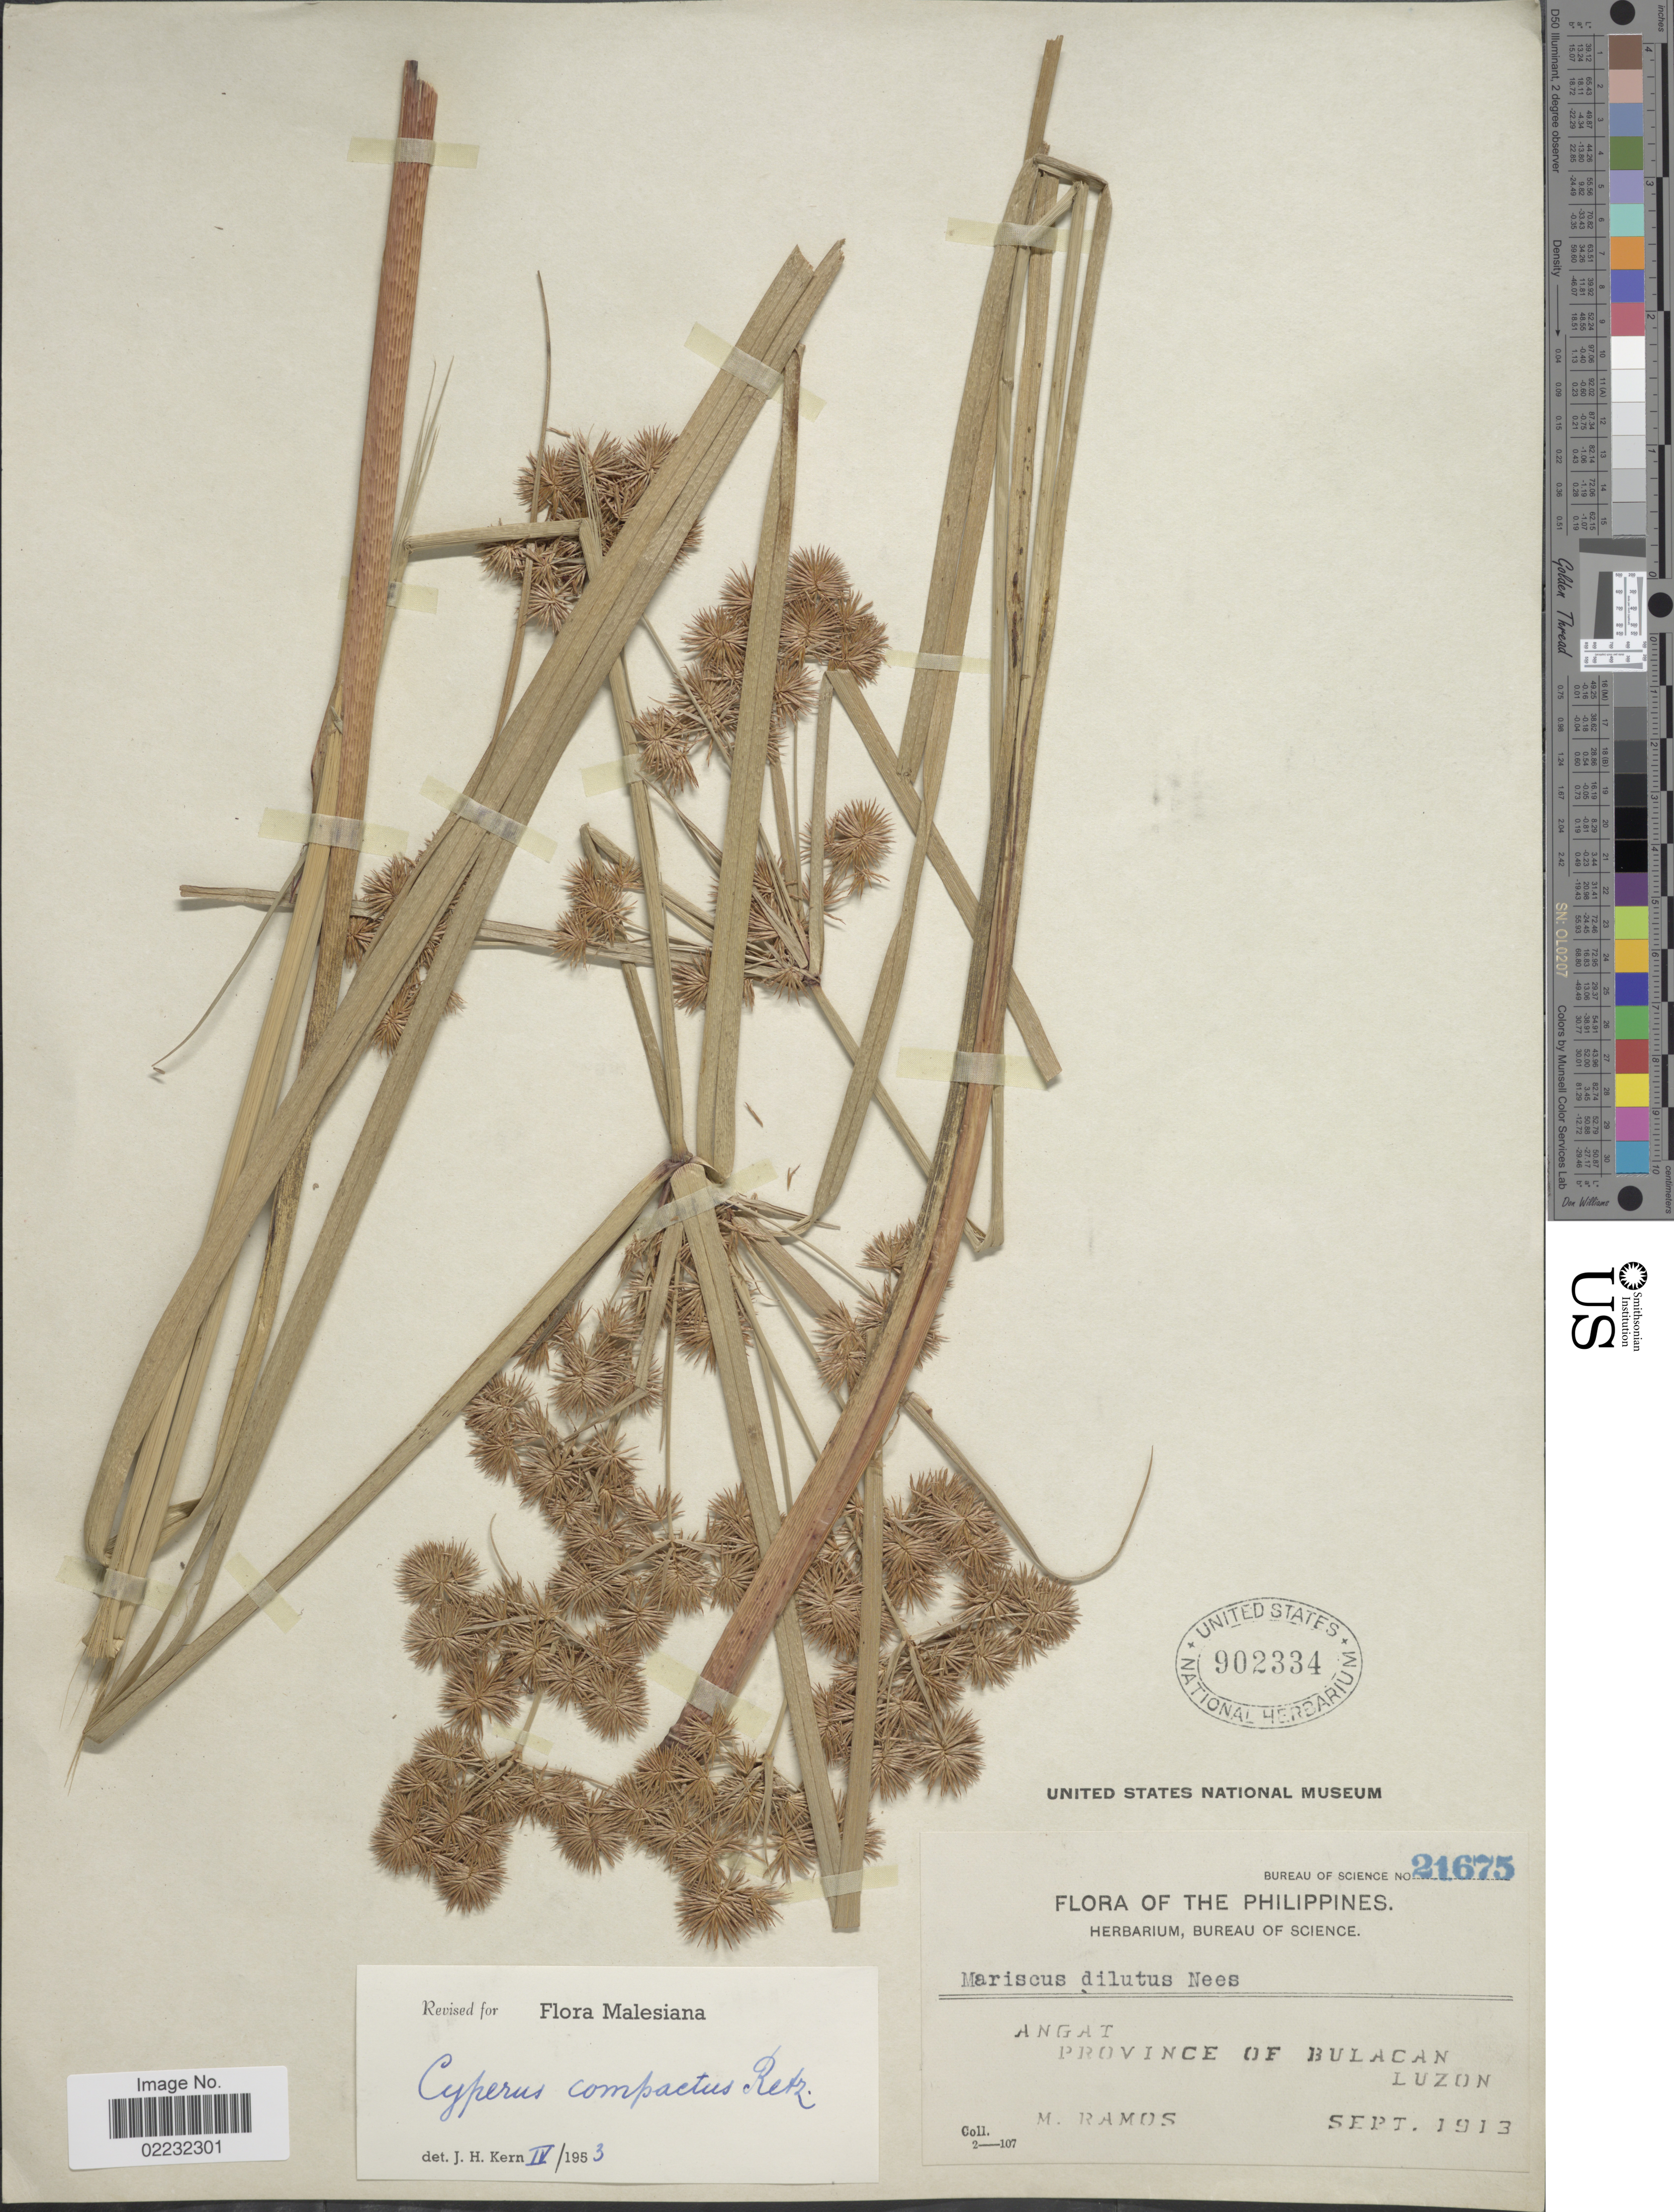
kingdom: Plantae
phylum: Tracheophyta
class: Liliopsida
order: Poales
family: Cyperaceae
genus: Cyperus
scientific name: Cyperus compactus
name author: Retz.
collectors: M. Ramos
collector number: Bureau of Science 21675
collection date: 1913-09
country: Philippines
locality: Angat Province of Bulacan, Luzon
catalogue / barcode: US 902334